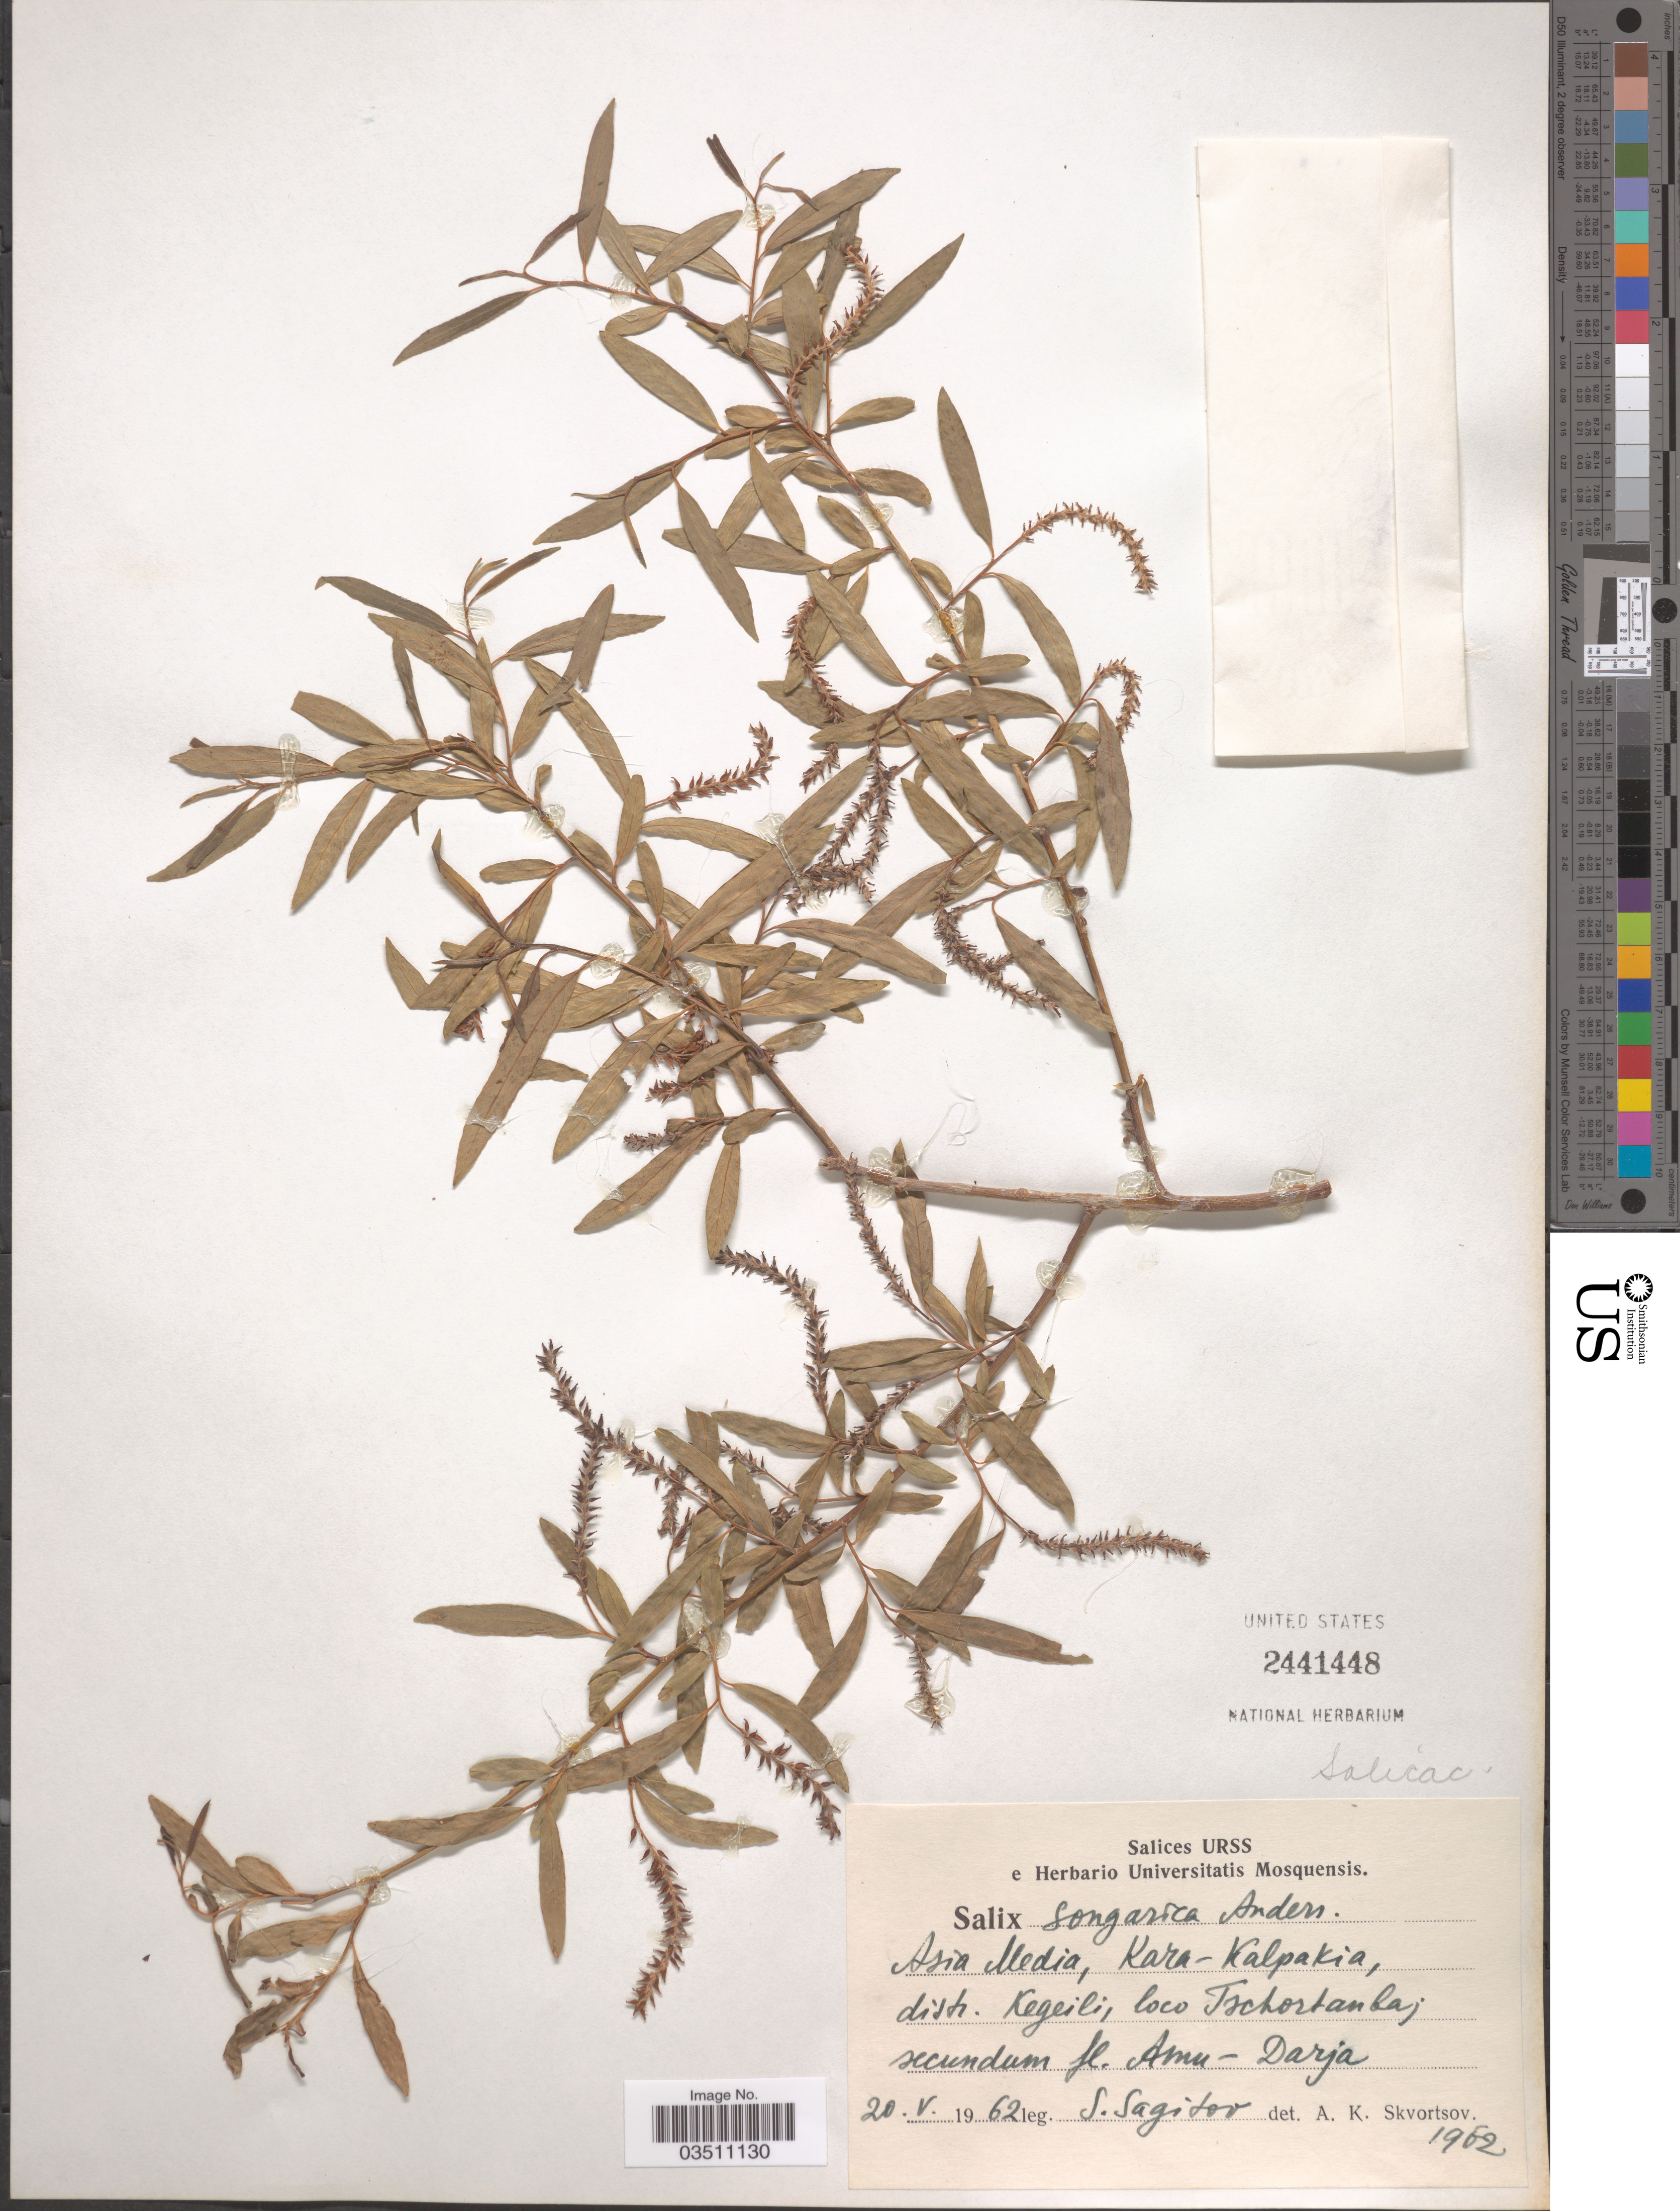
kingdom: Plantae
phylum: Tracheophyta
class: Magnoliopsida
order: Malpighiales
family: Salicaceae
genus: Salix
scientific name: Salix songarica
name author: Andersson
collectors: S. Sagitov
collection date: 1962-05-20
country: Uzbekistan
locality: Asia Media, Kara-Kalpakia, distr. Kegeili, loco Tschortanbaj, secundum fl. Amu - Darja.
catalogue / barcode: US 2441448